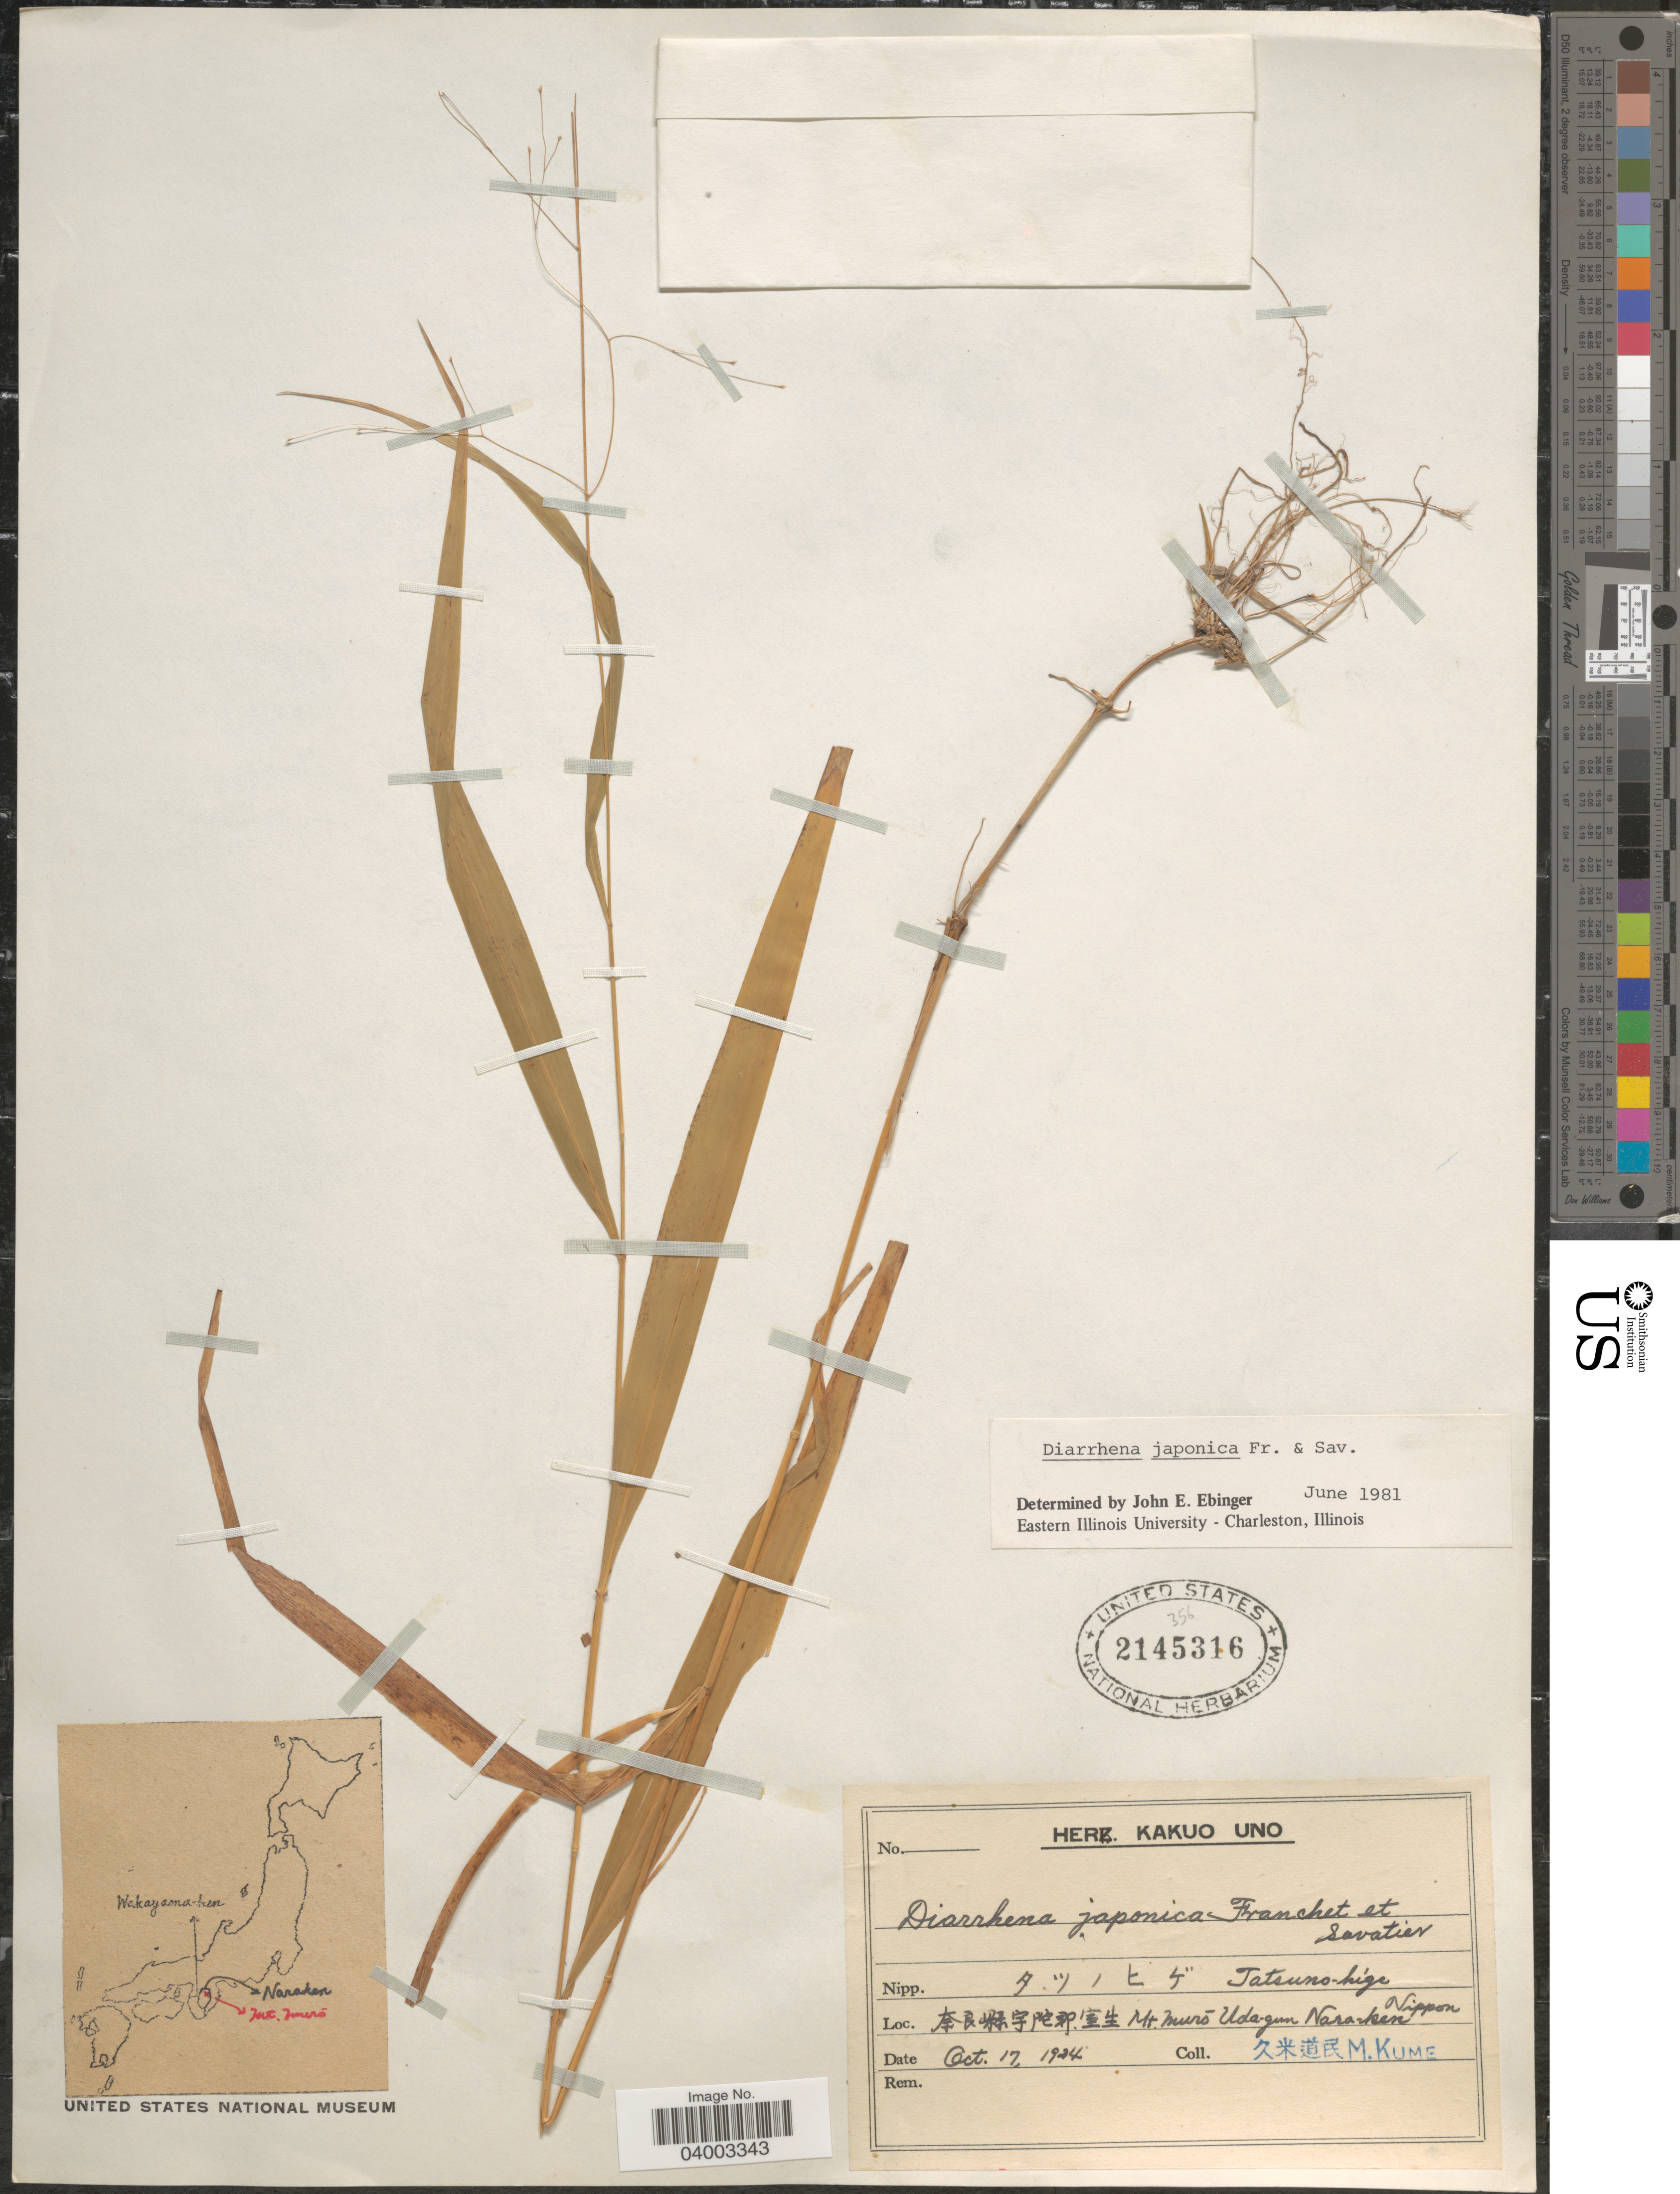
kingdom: Plantae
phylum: Tracheophyta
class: Liliopsida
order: Poales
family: Poaceae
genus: Diarrhena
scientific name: Diarrhena japonica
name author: Franch. & Sav.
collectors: M. Kume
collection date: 1924-10-17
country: Japan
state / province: Nara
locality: X Mt. Muró Uda-gun Nara-ken Nippon.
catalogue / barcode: US 2145316